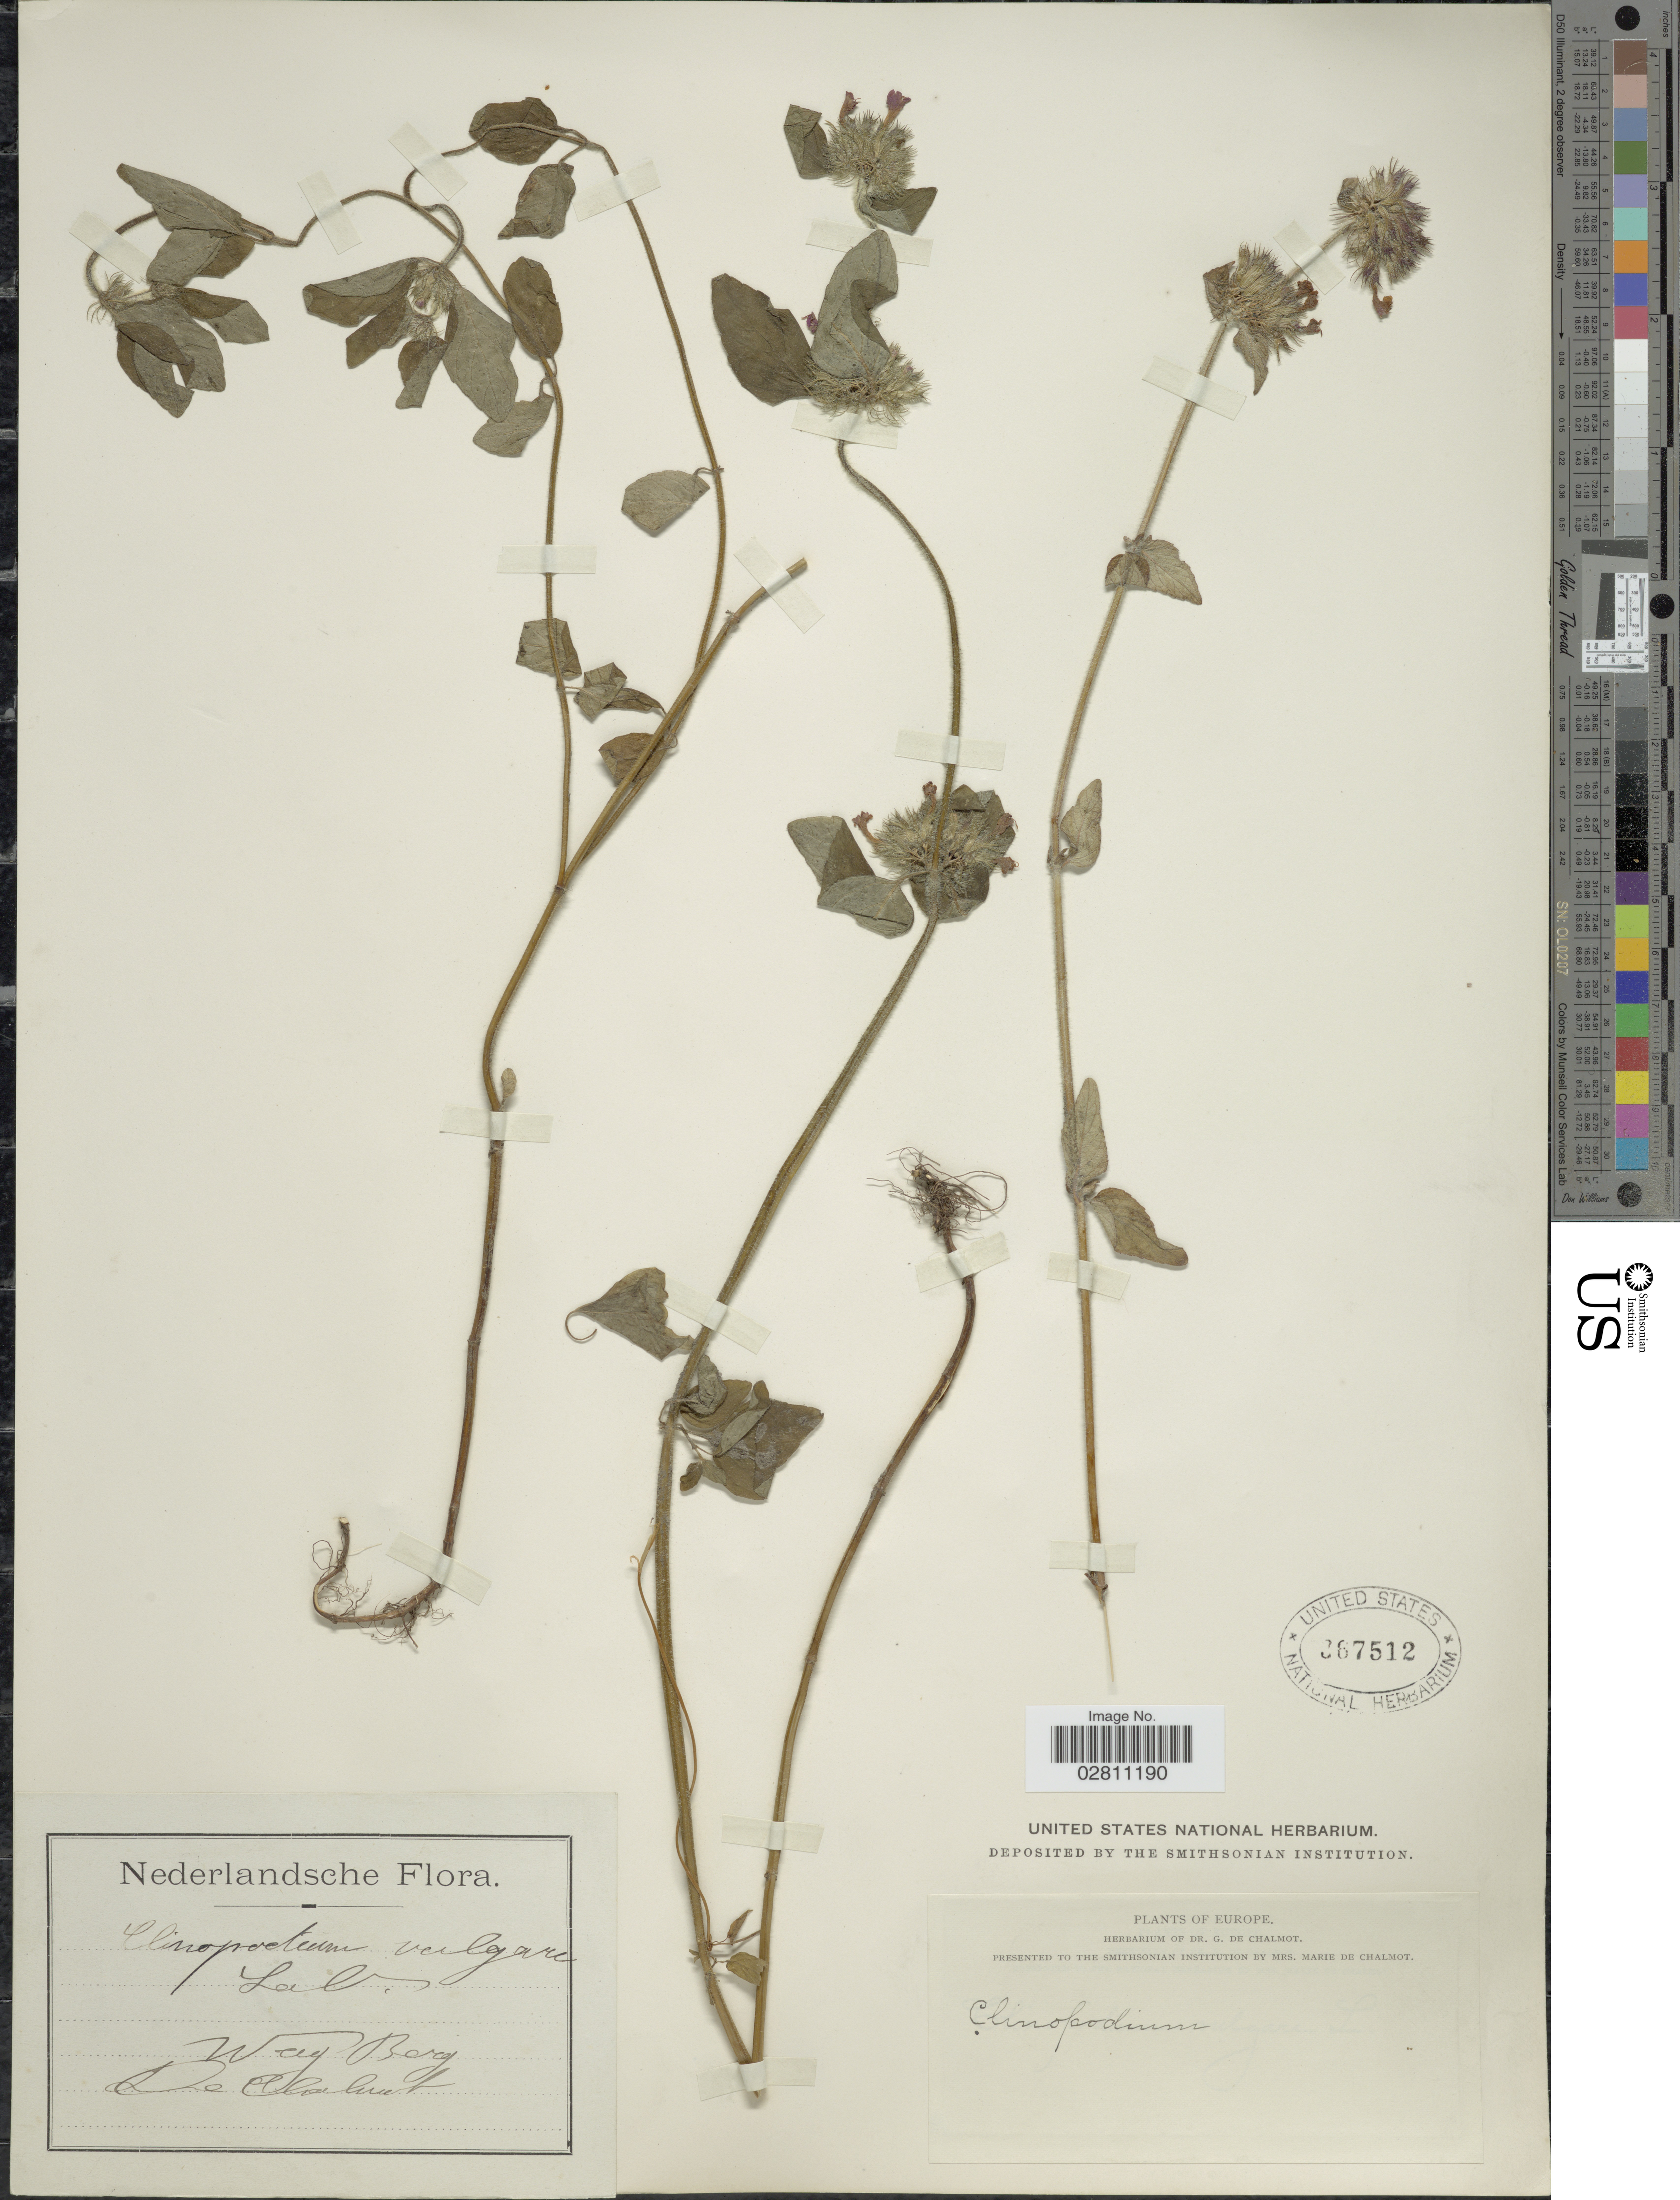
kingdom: Plantae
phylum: Tracheophyta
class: Magnoliopsida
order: Lamiales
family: Lamiaceae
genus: Clinopodium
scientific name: Clinopodium vulgare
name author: L.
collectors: G. de Chalmot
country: Netherlands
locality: Wag Berg. Europe.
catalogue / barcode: US 367512